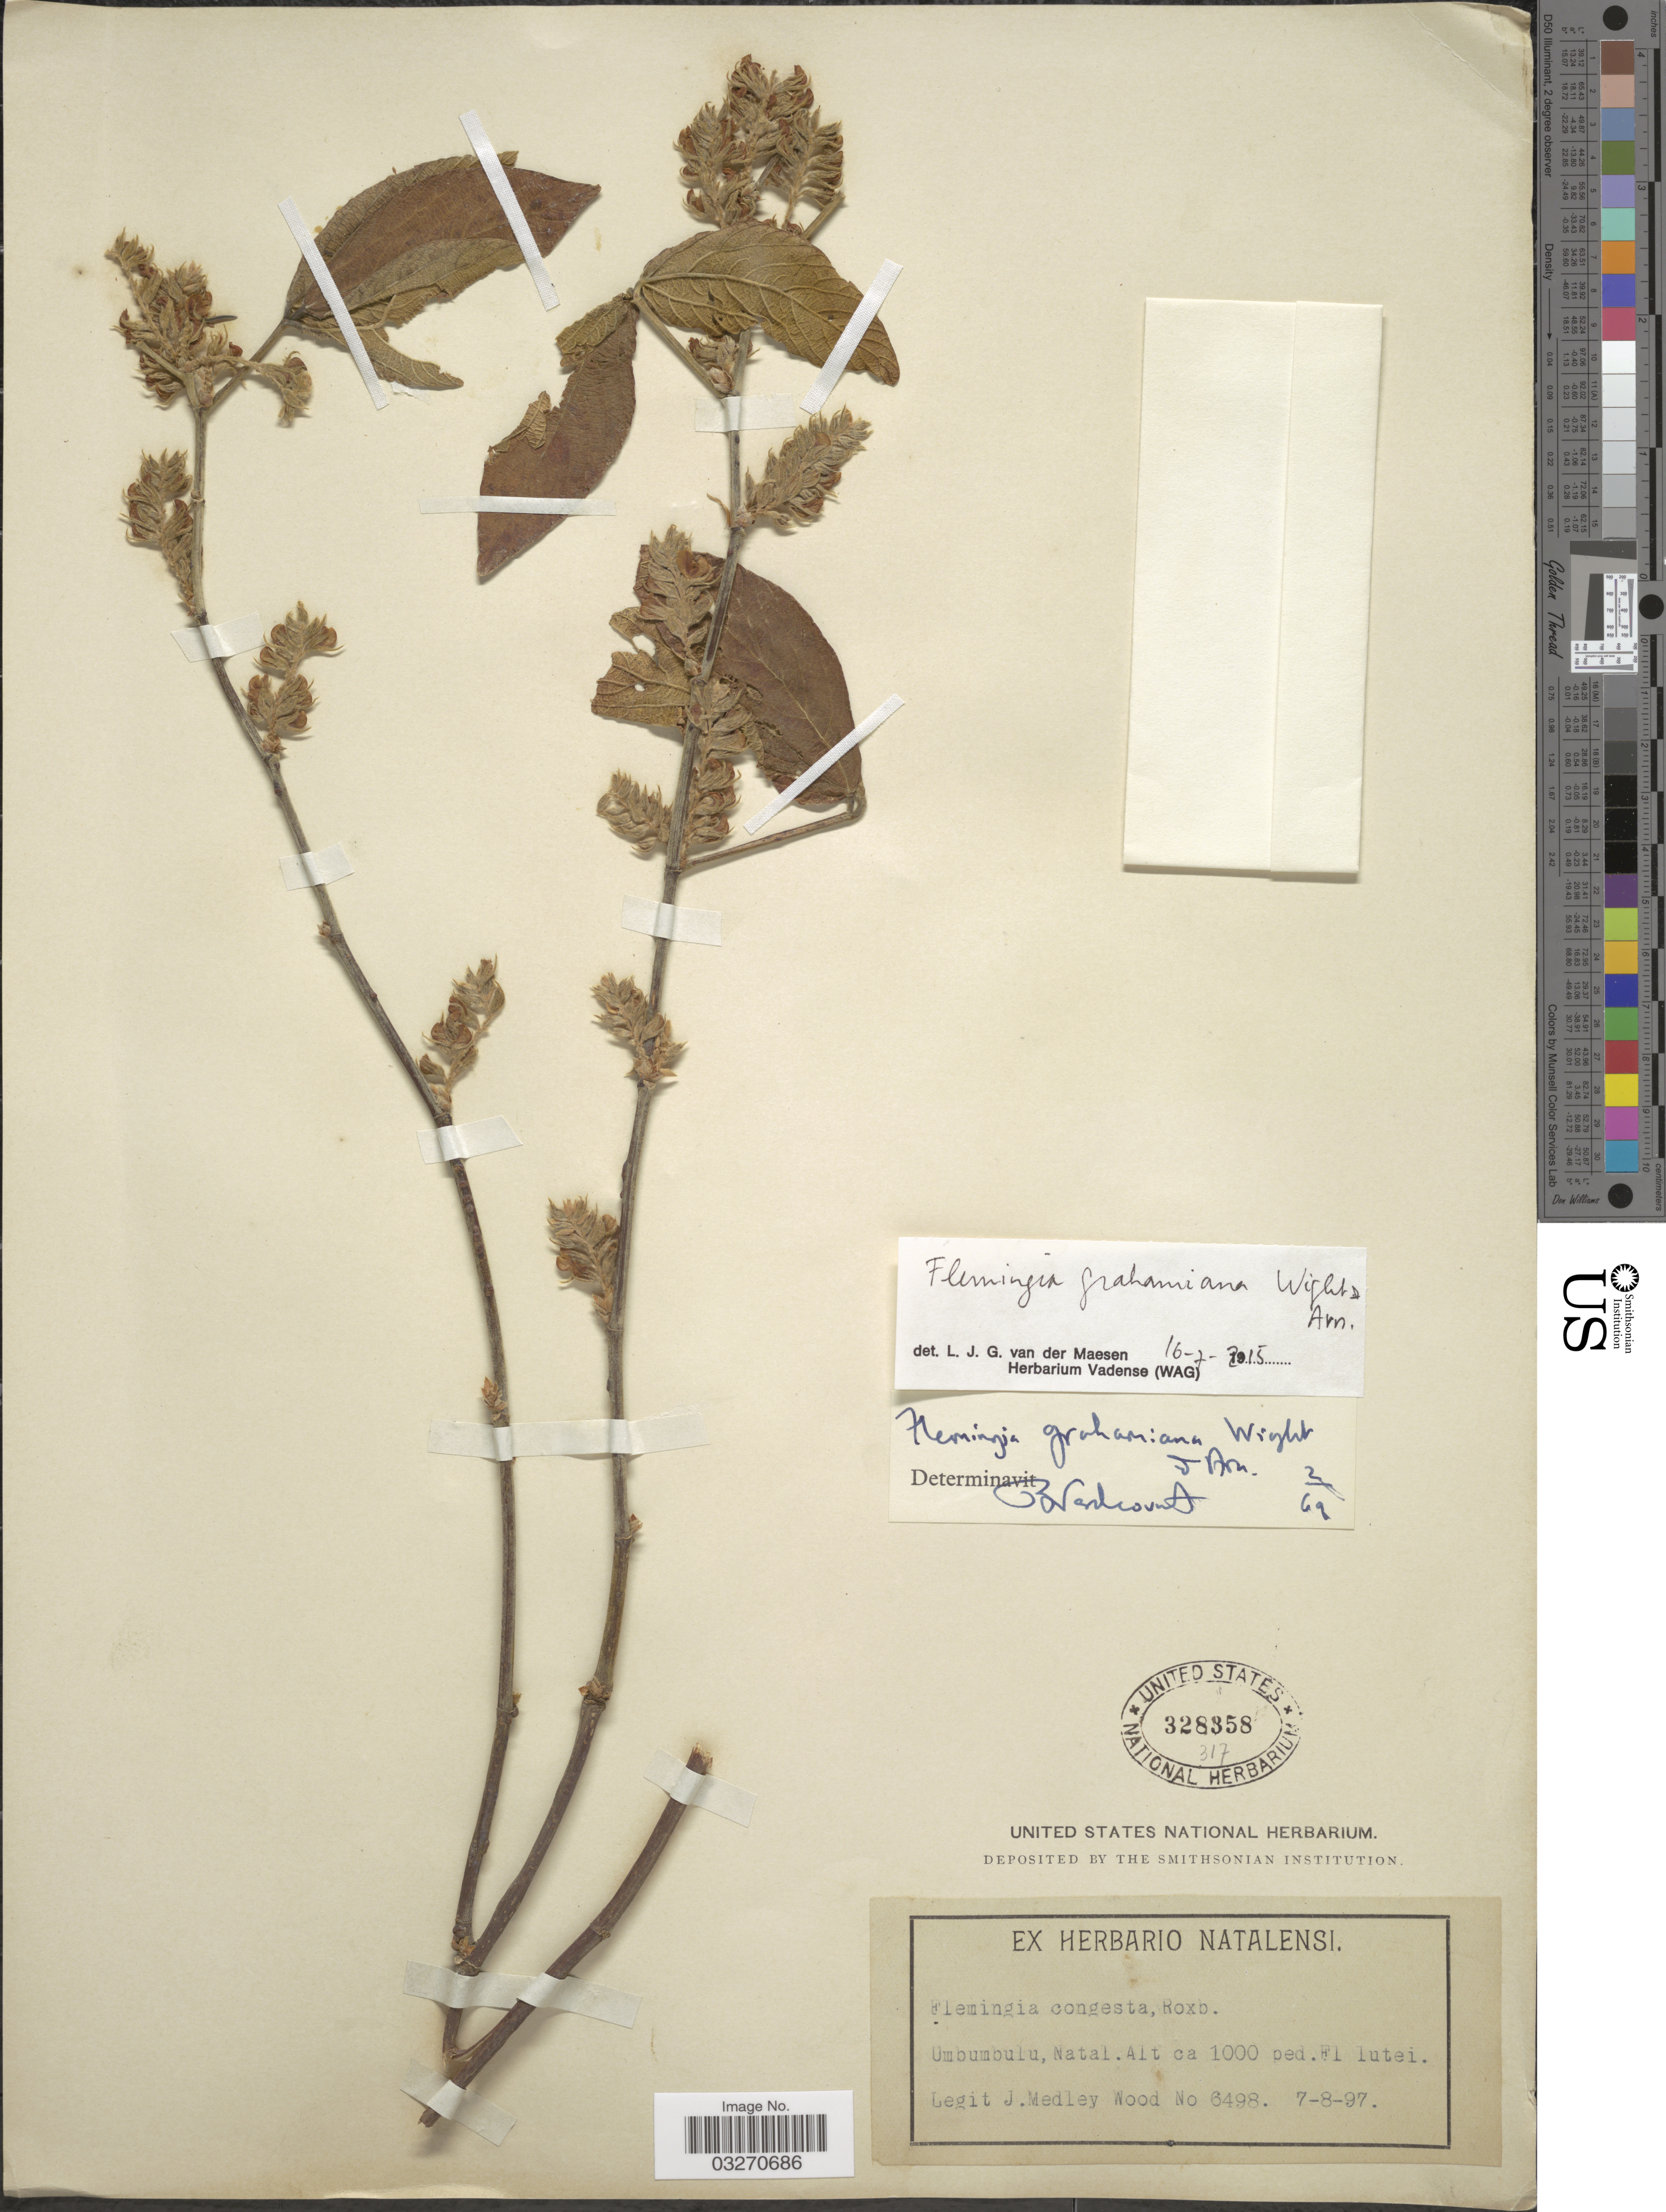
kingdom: Plantae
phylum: Tracheophyta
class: Magnoliopsida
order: Fabales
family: Fabaceae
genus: Flemingia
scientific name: Flemingia grahamiana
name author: Wight & Arn.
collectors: J. Medley Wood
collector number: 6498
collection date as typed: Transcribed d/m/y: 7/8/97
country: South Africa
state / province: KwaZulu-Natal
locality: Umbumbulu, Natal.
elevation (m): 305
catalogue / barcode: US 328358